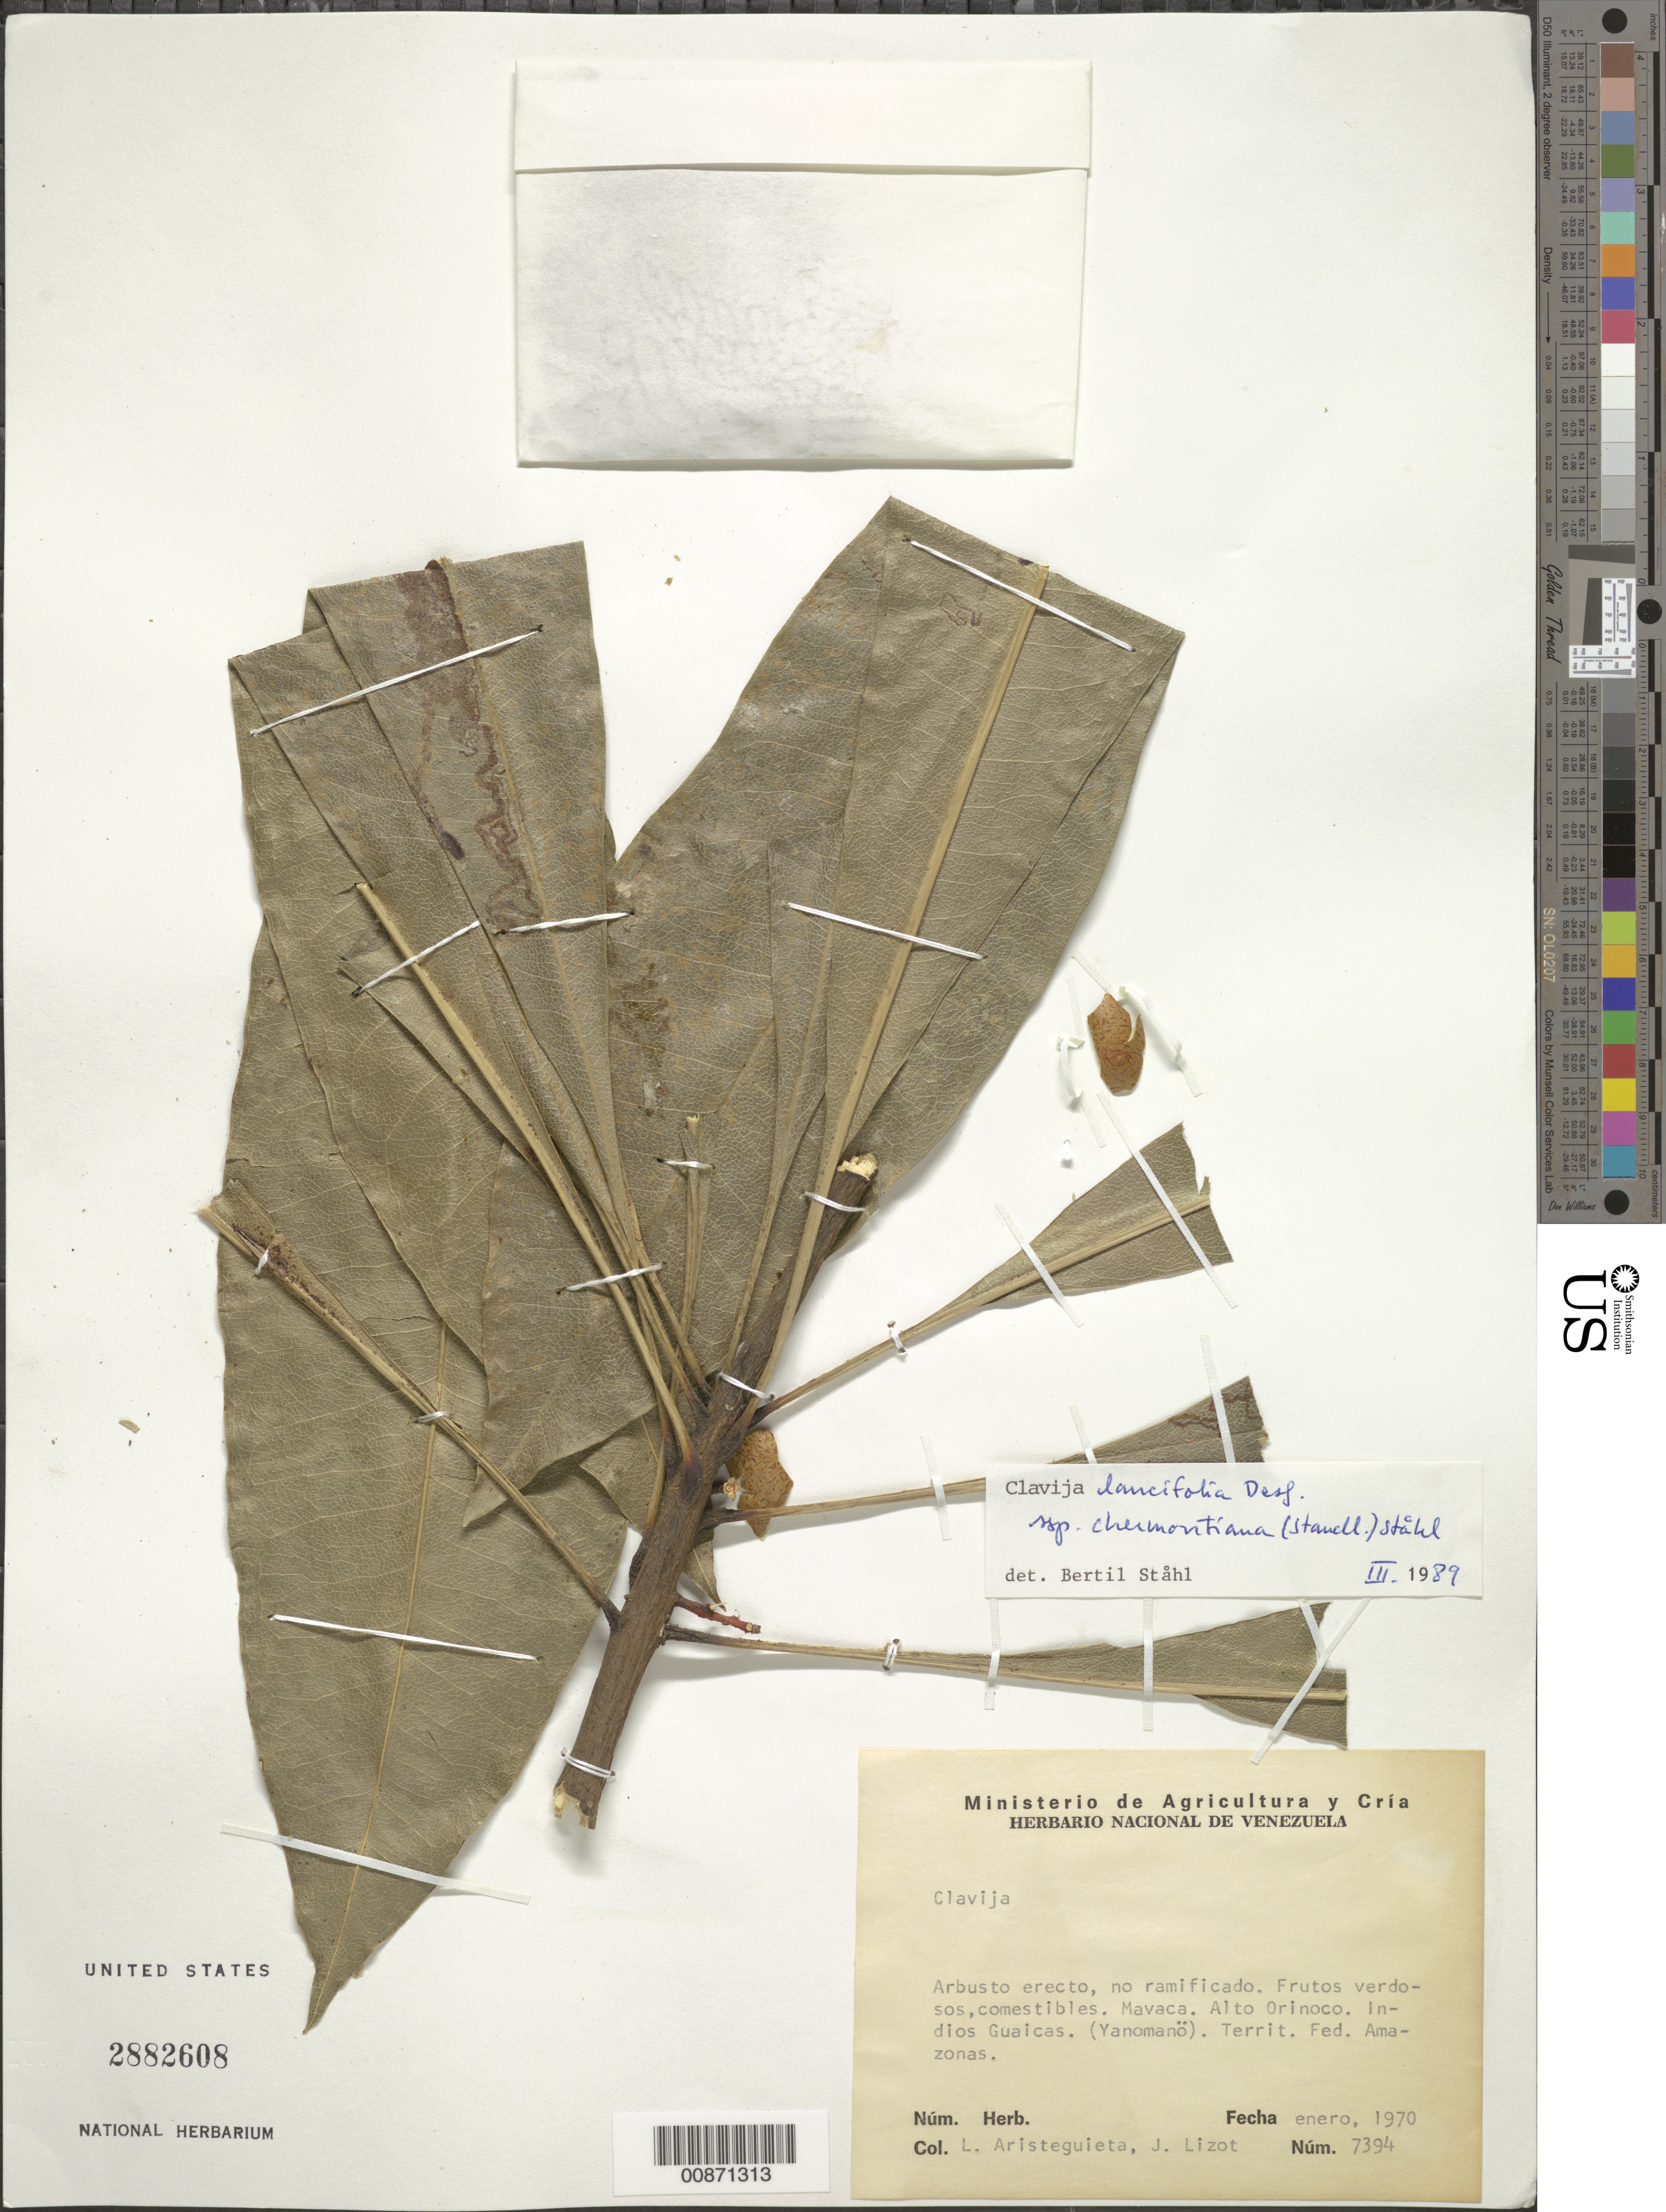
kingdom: Plantae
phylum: Tracheophyta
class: Magnoliopsida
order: Ericales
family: Primulaceae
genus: Clavija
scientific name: Clavija lancifolia subsp. chermontiana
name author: (Standl.) B. Ståhl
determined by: Ståhl, B.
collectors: L. Aristeguieta & J. Lizot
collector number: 7394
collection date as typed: Jan-70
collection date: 1970-01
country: Venezuela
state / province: Amazonas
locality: Mavaca, Alto Orinoco, Indios Guaicas (Yanomanö)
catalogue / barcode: US 2882608